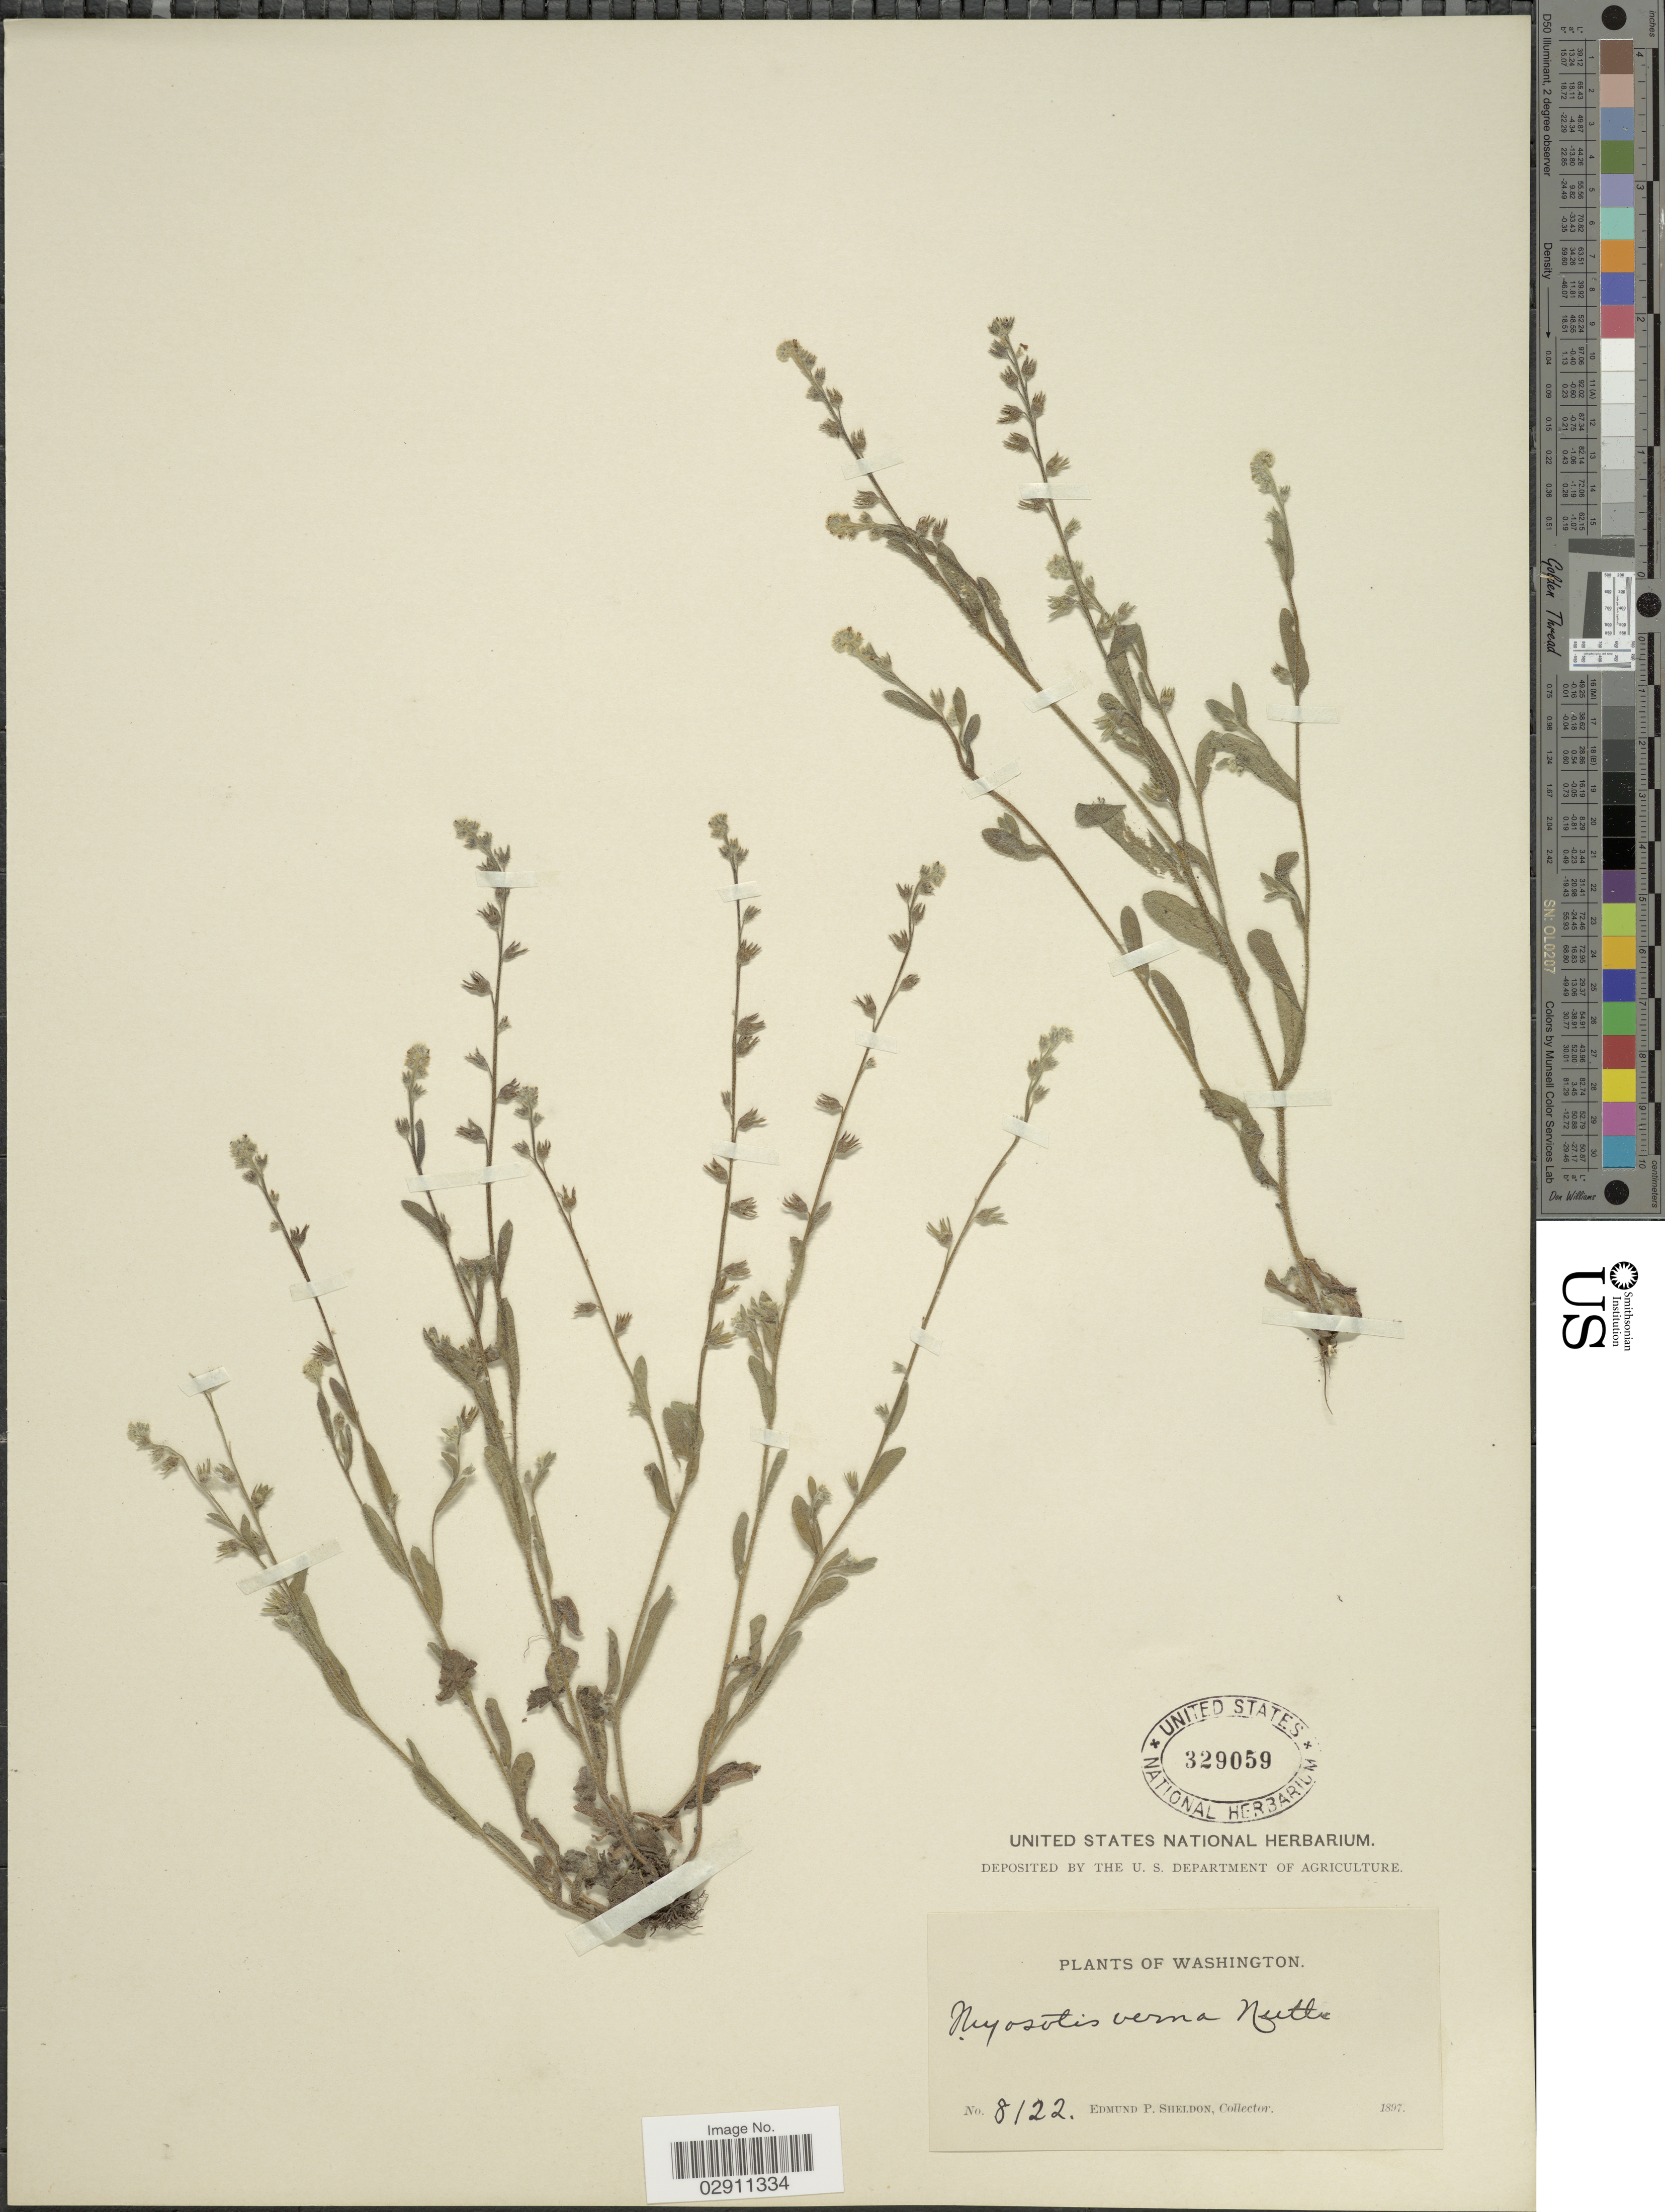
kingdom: Plantae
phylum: Tracheophyta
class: Magnoliopsida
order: Boraginales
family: Boraginaceae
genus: Myosotis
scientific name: Myosotis verna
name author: Nutt.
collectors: E. P. Sheldon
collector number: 8122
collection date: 1897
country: United States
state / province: Washington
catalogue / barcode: US 329059